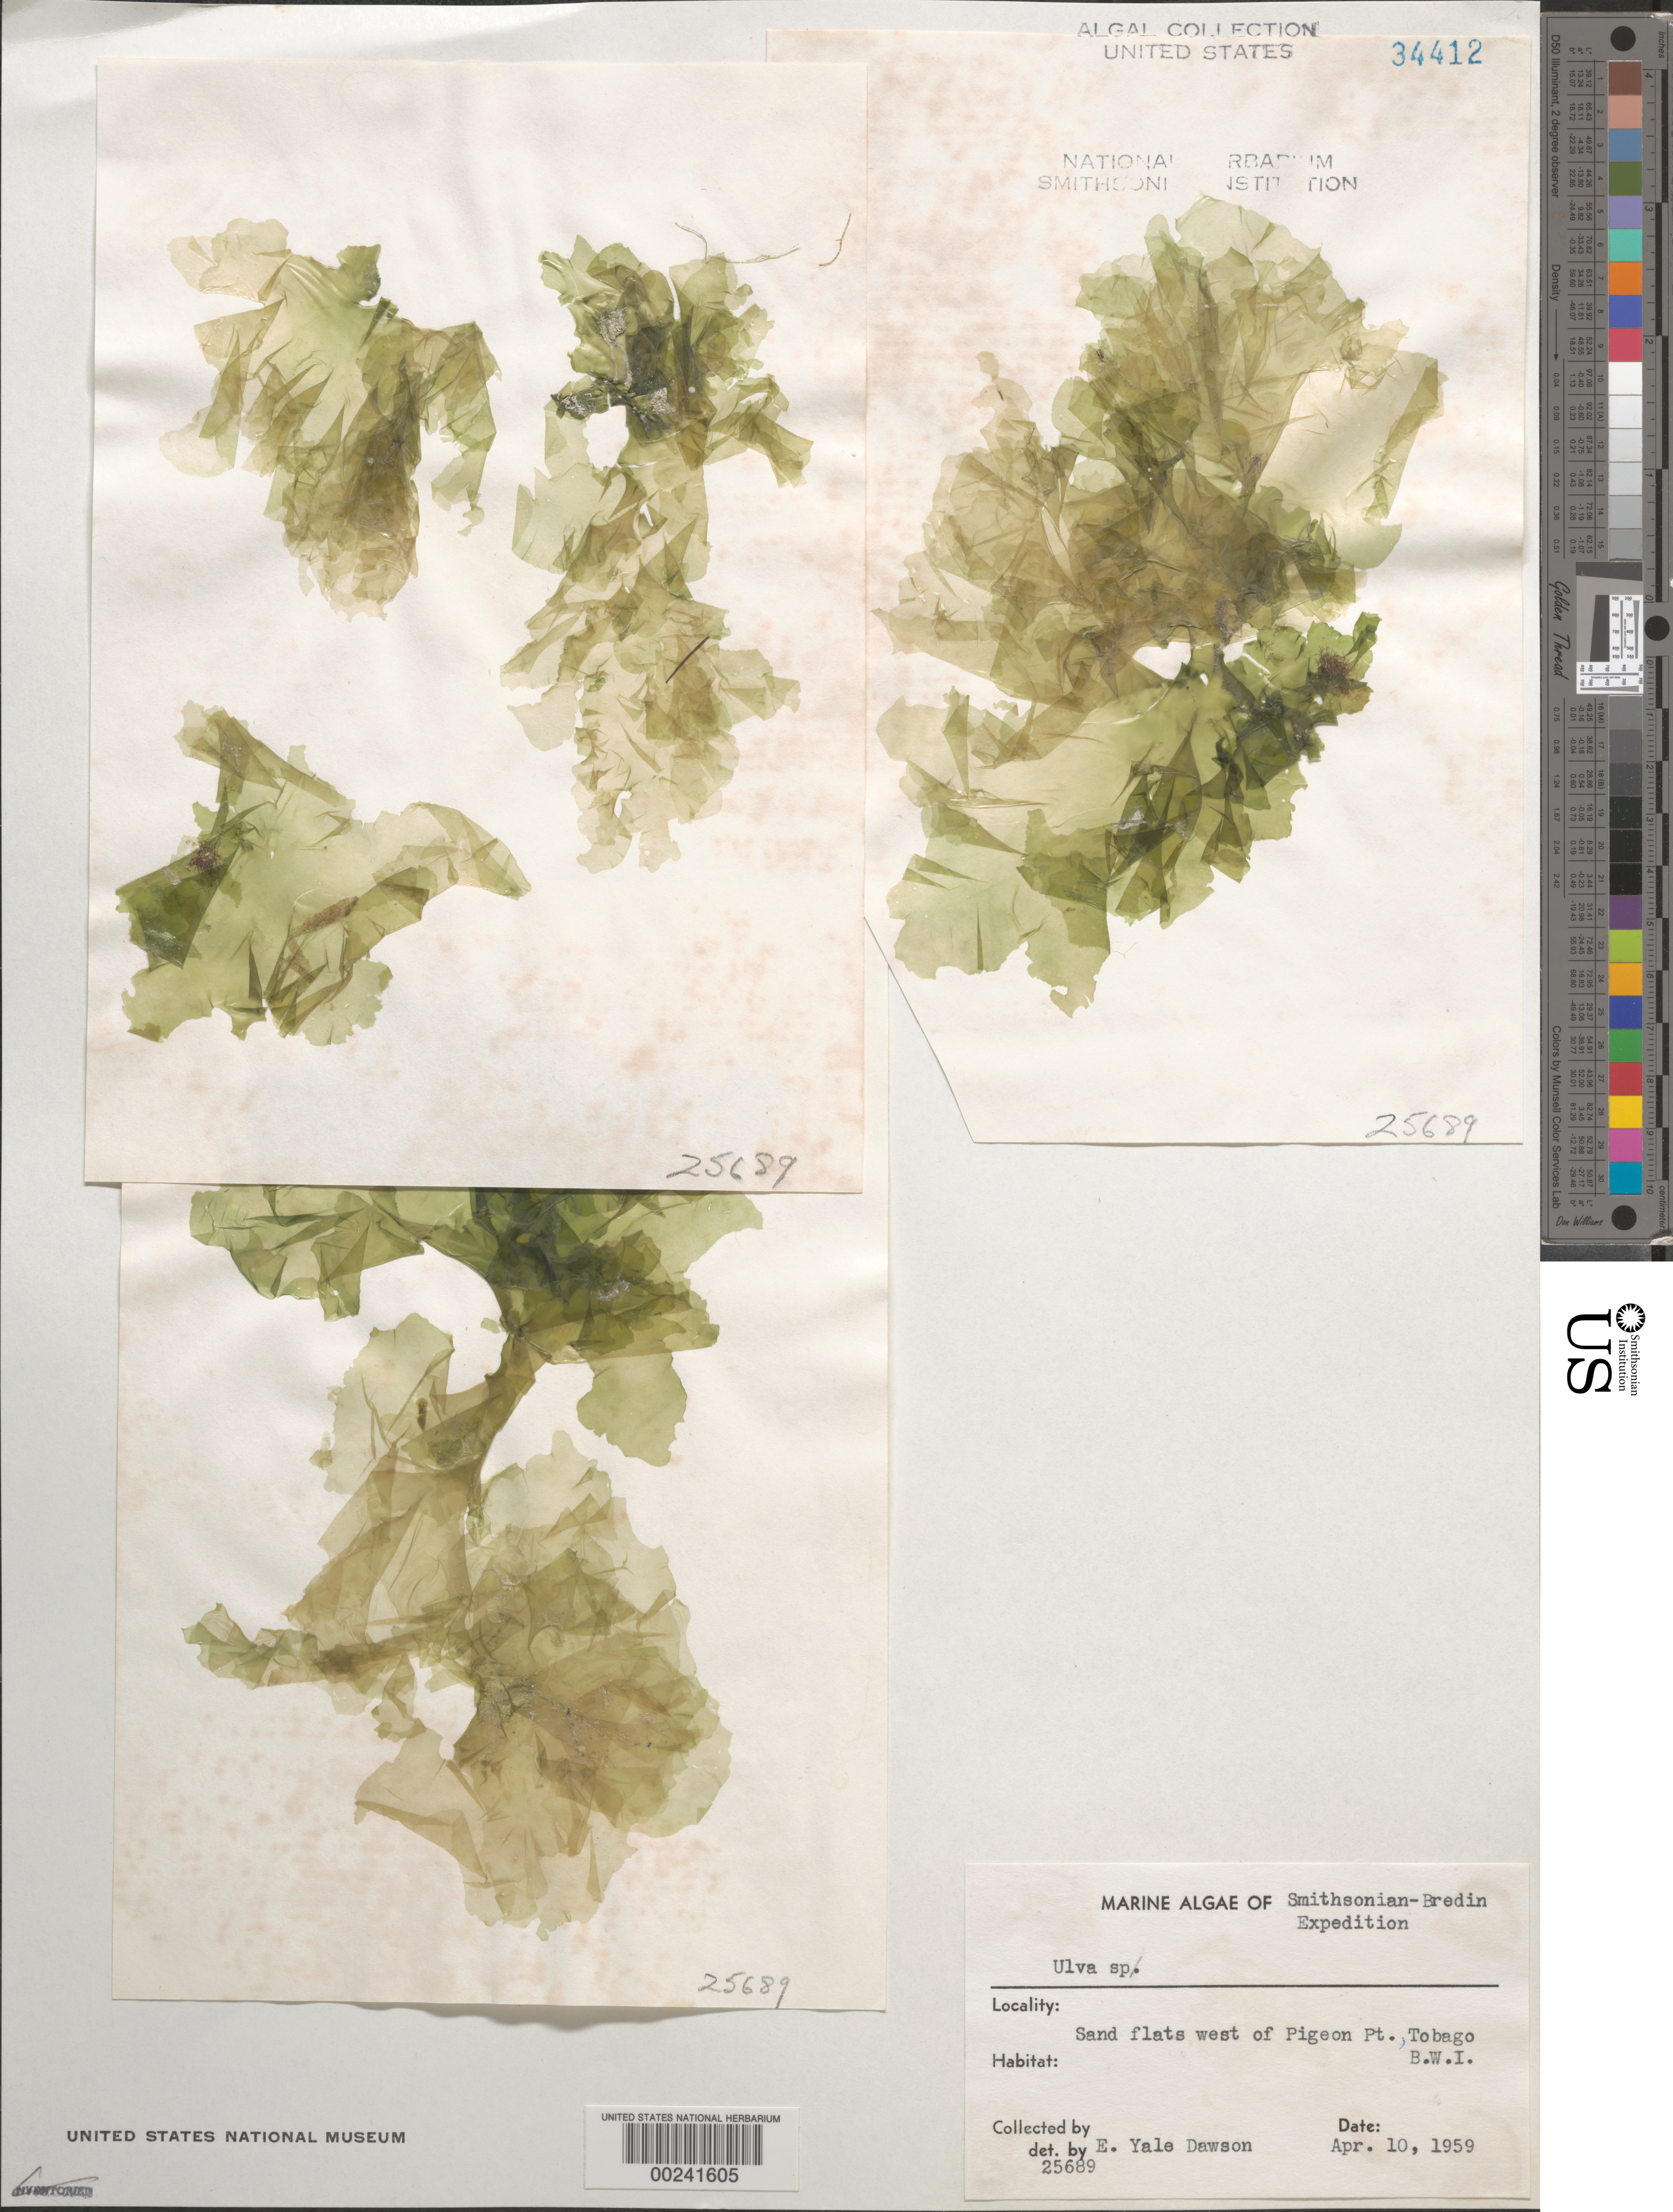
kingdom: Plantae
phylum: Chlorophyta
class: Ulvophyceae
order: Ulvales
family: Ulvaceae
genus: Ulva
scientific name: Ulva sp.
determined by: Dawson, E. Y.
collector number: EYD 25689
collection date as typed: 10 Apr 1959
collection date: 1959-04-10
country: Trinidad and Tobago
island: Tobago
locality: West of Pigeon Point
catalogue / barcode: US 34412